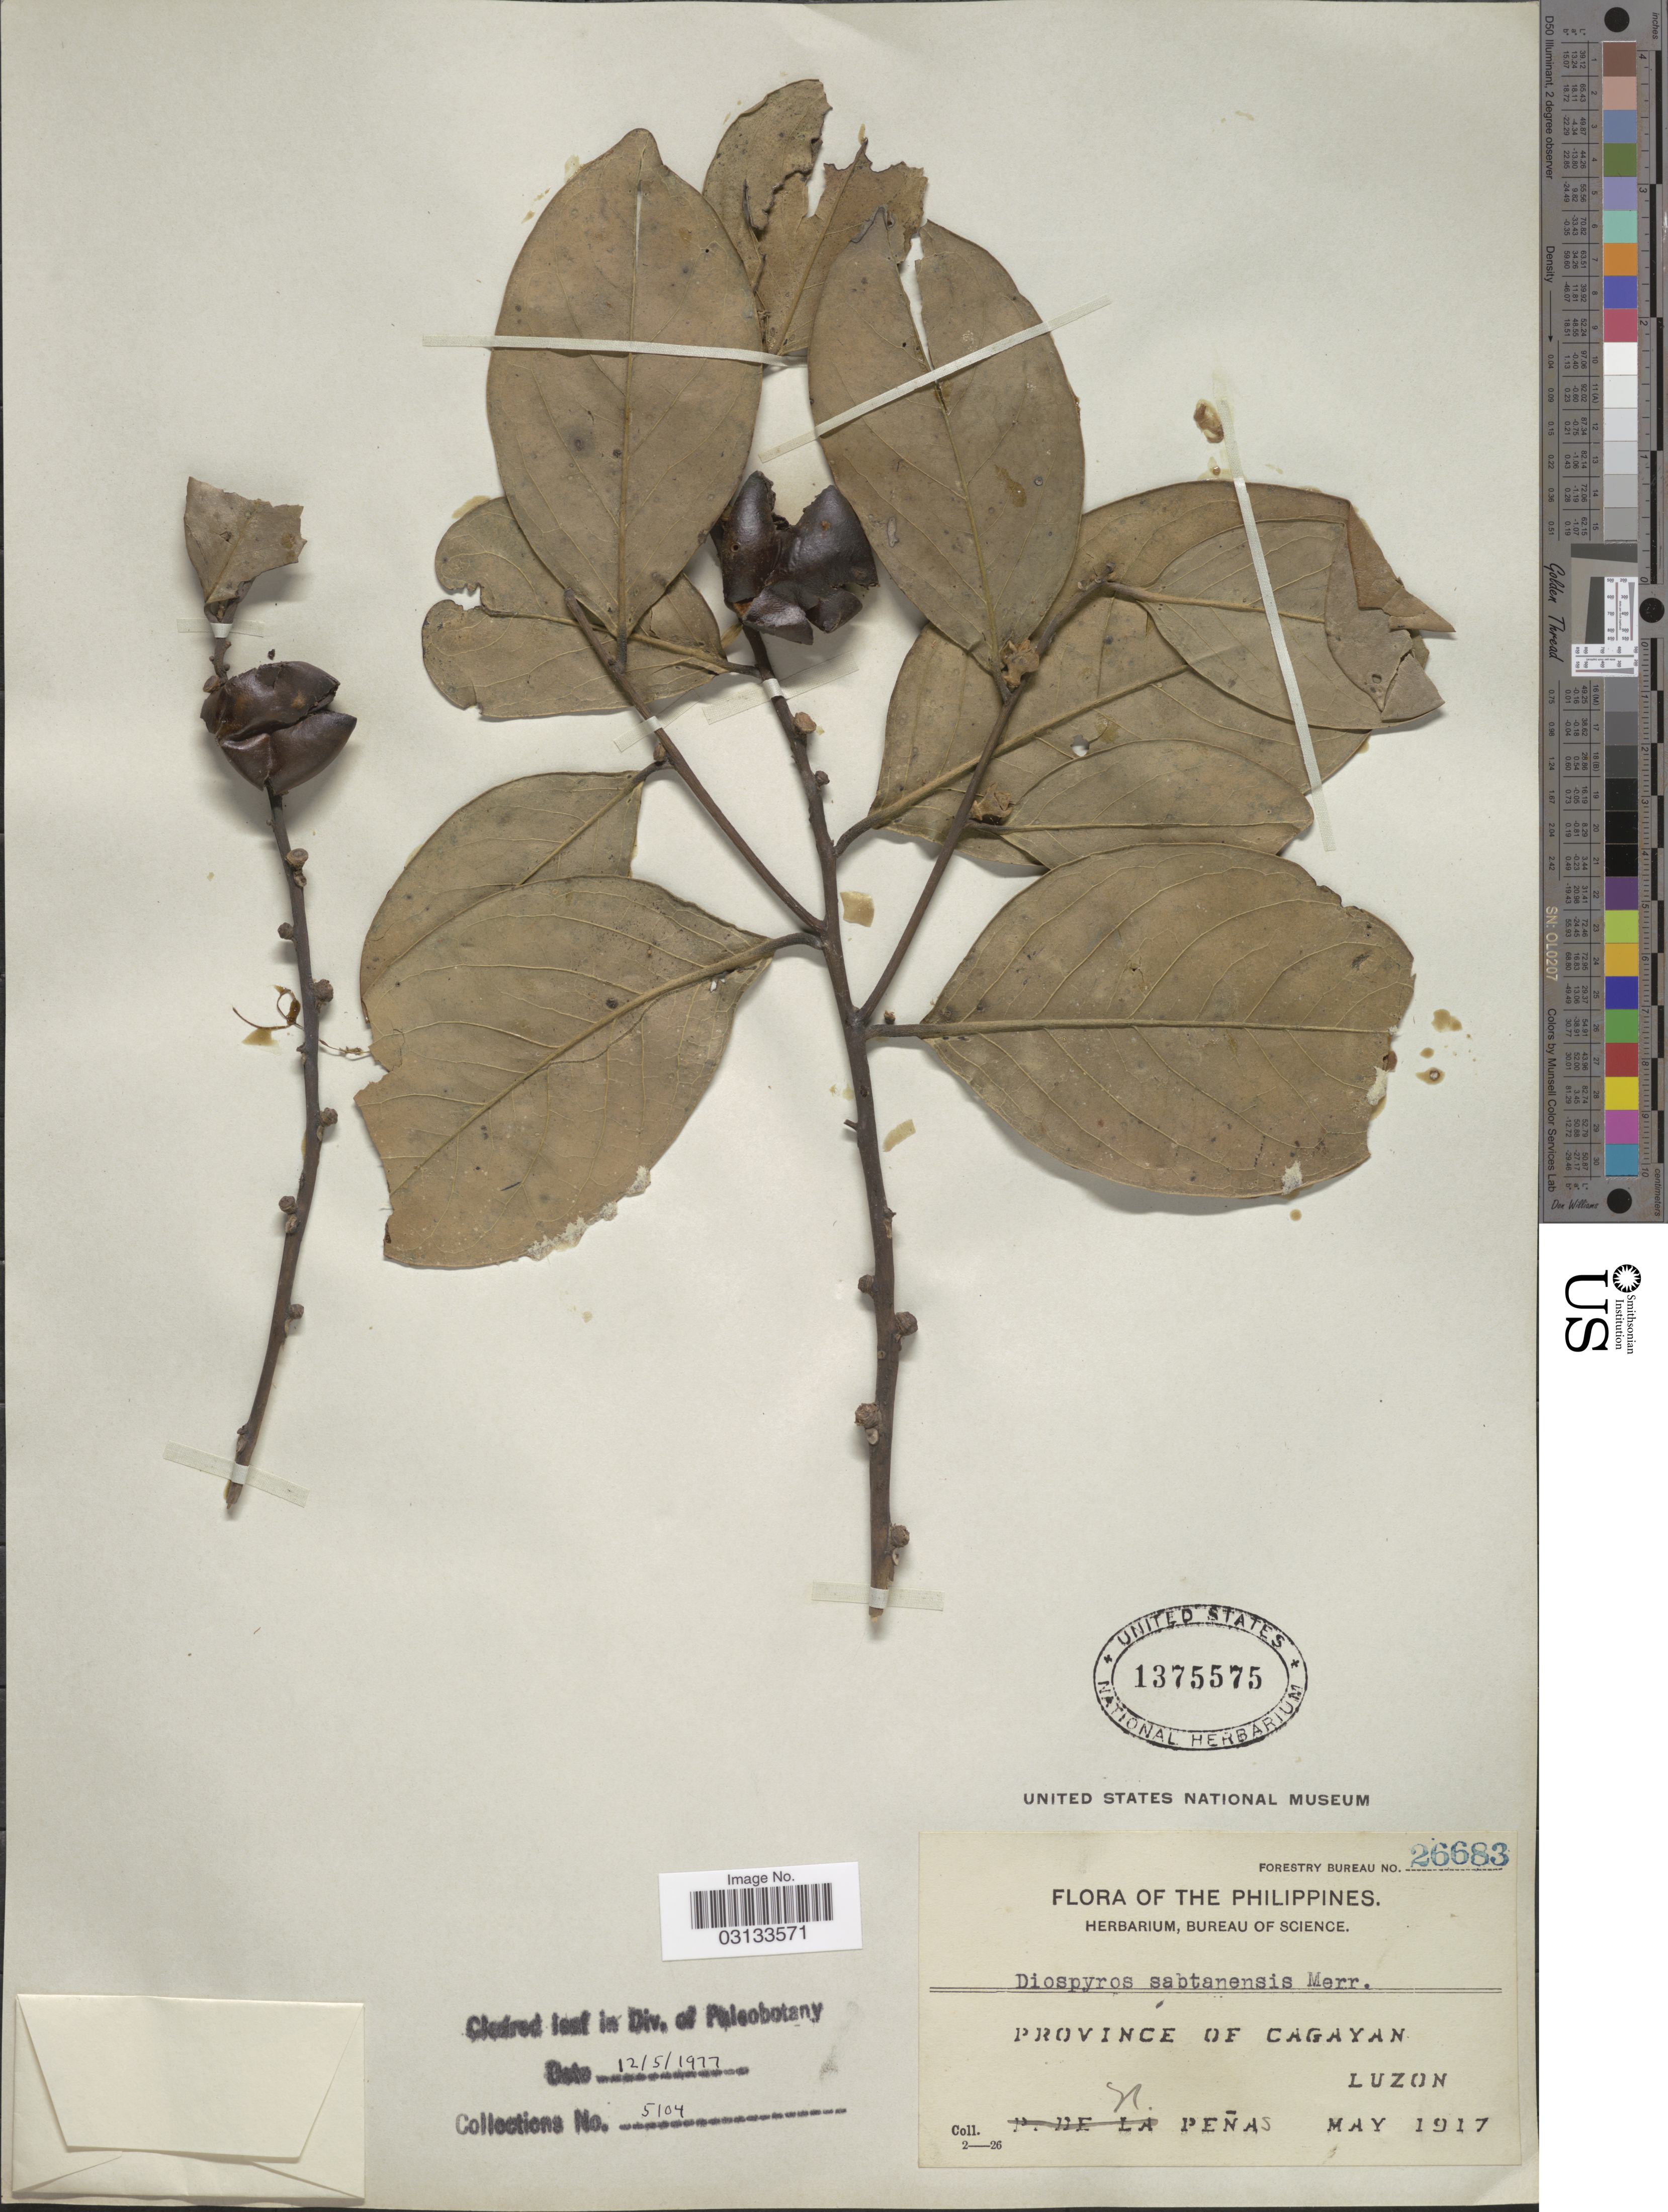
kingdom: Plantae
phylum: Tracheophyta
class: Magnoliopsida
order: Ericales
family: Ebenaceae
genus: Diospyros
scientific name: Diospyros lanceifolia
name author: Roxb.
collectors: N. Penas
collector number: Forestry Bureau 26683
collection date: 1917-05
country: Philippines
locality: Province of Cagayan, Luzon.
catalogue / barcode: US 1375575